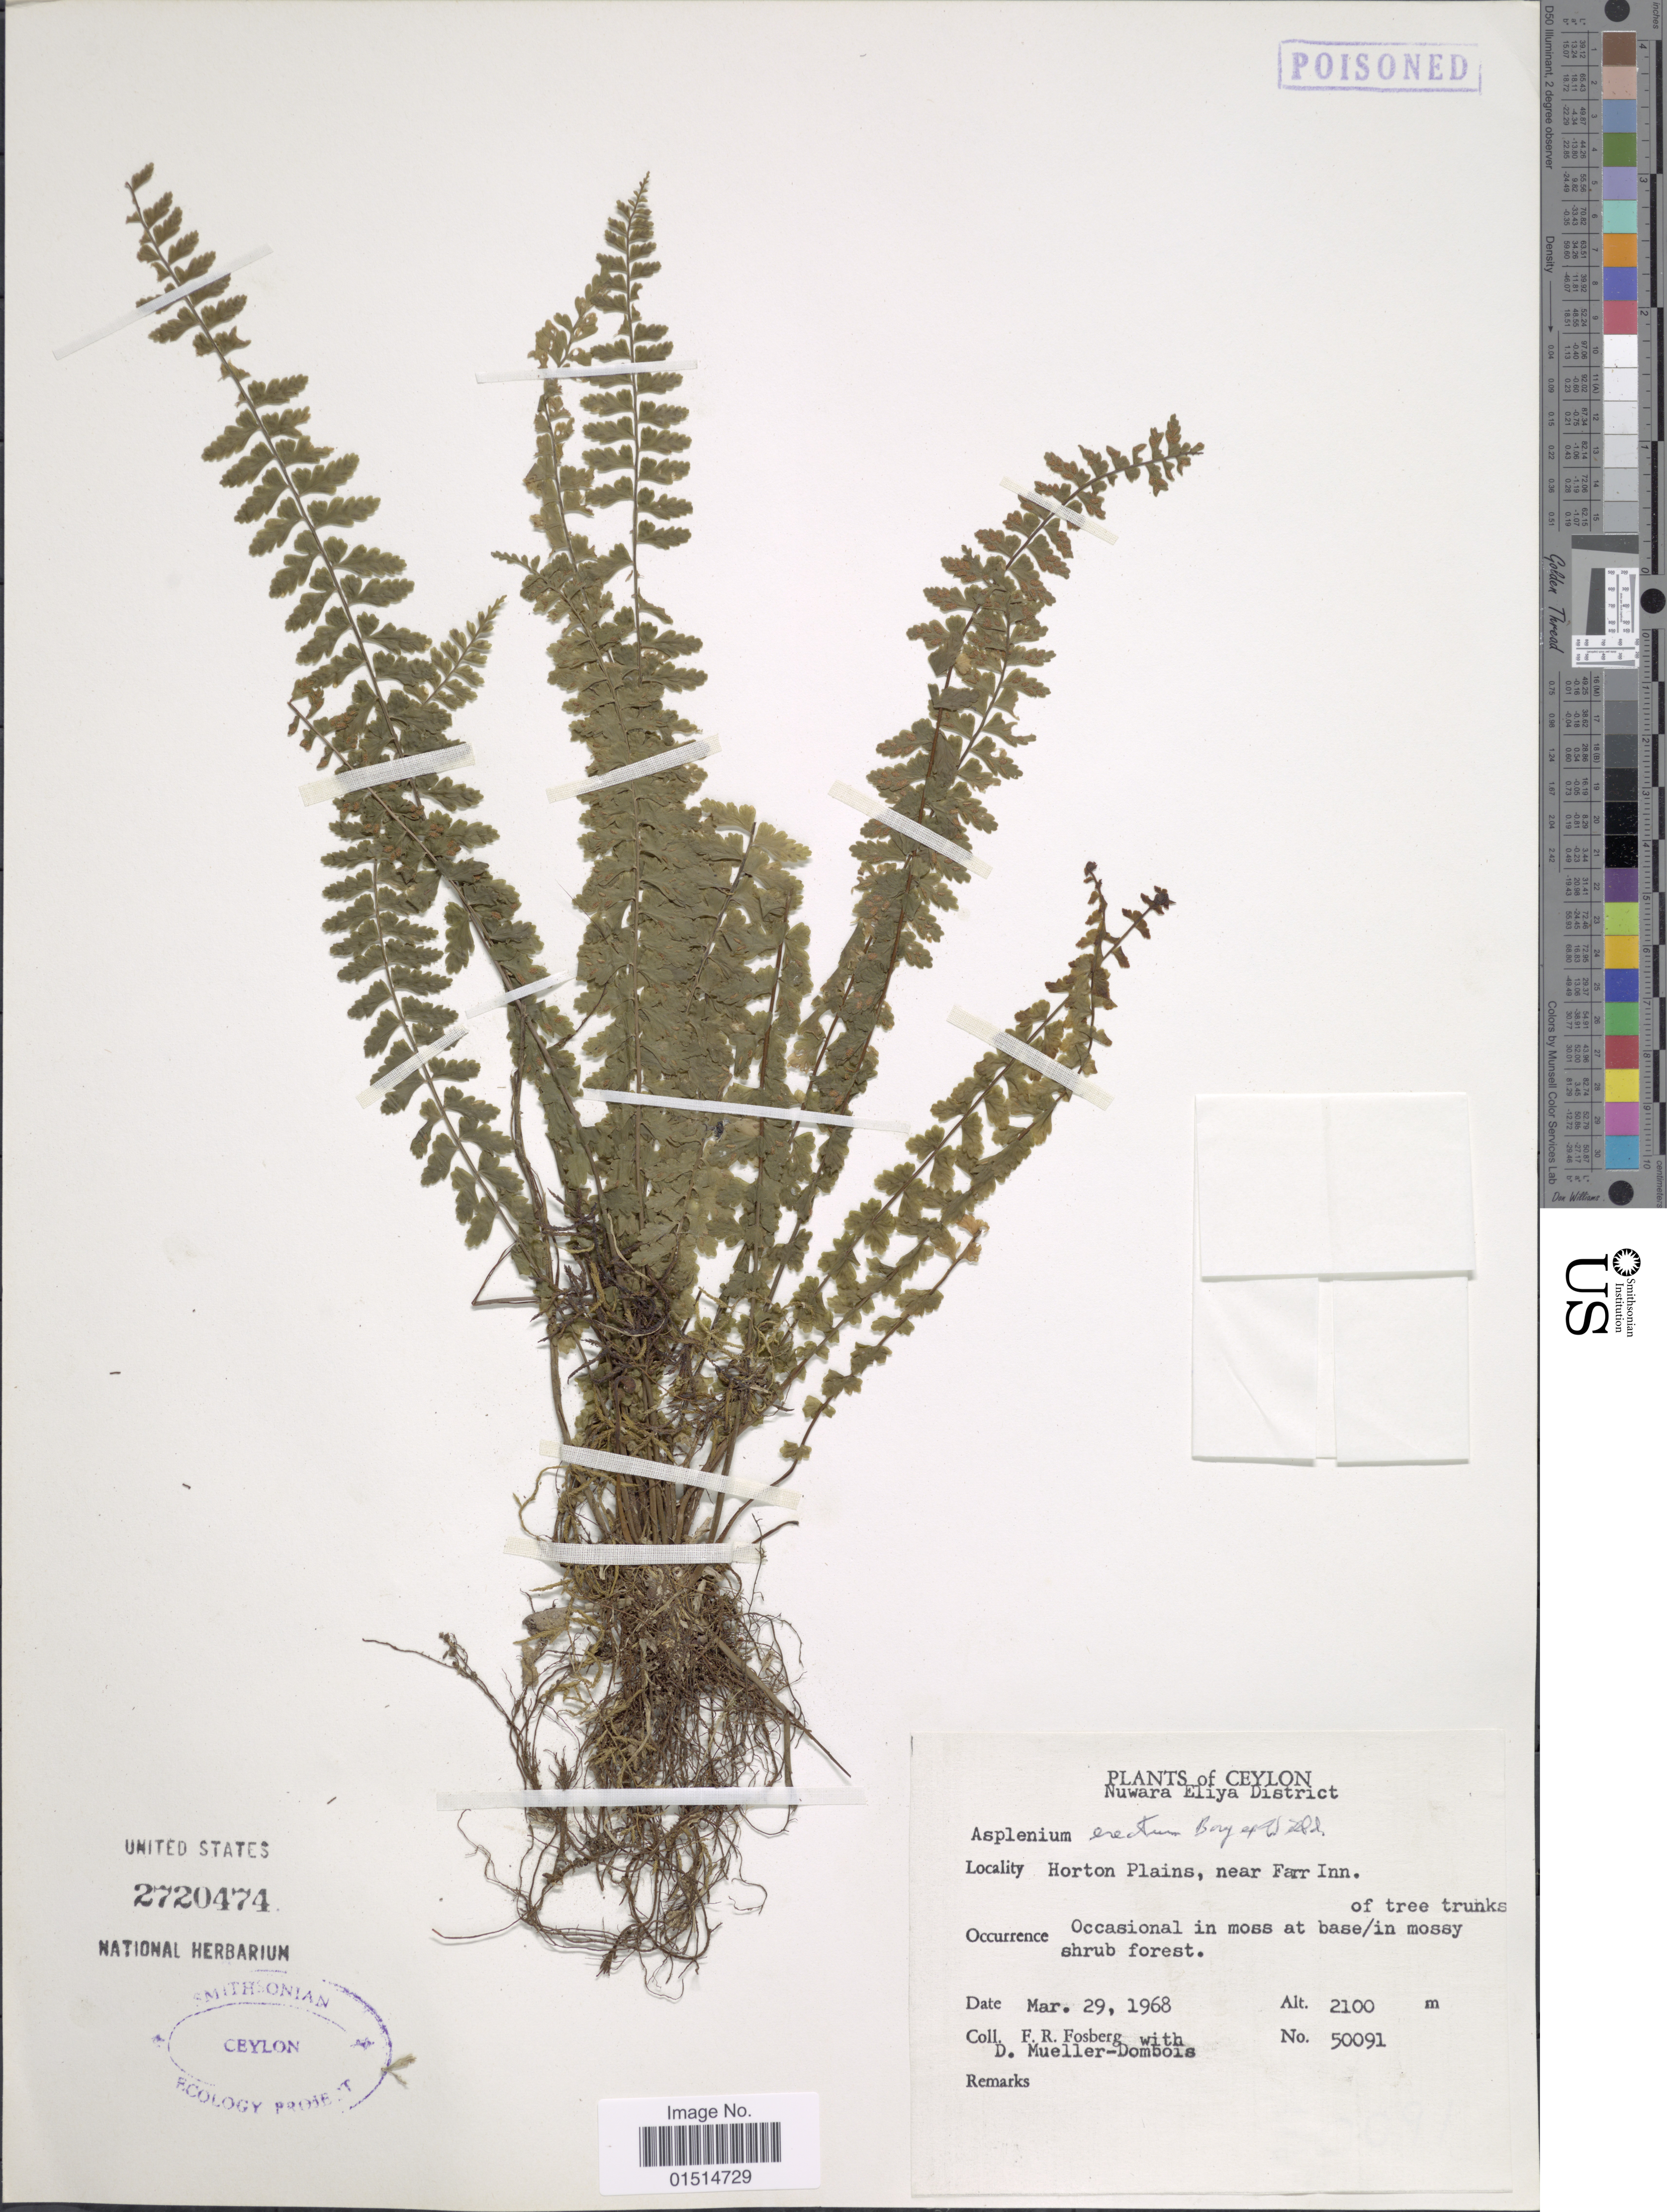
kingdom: Plantae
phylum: Tracheophyta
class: Polypodiopsida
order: Polypodiales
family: Aspleniaceae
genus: Asplenium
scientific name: Asplenium erectum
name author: Bory ex Willd.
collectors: F. R. Fosberg & D. Mueller-Dombois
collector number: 50091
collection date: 1968-03-29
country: Sri Lanka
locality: Ceylon, Nuwara Eliya Dsitrict, Horton Plains, near Farr Inn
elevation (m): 2100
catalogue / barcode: US 2720474